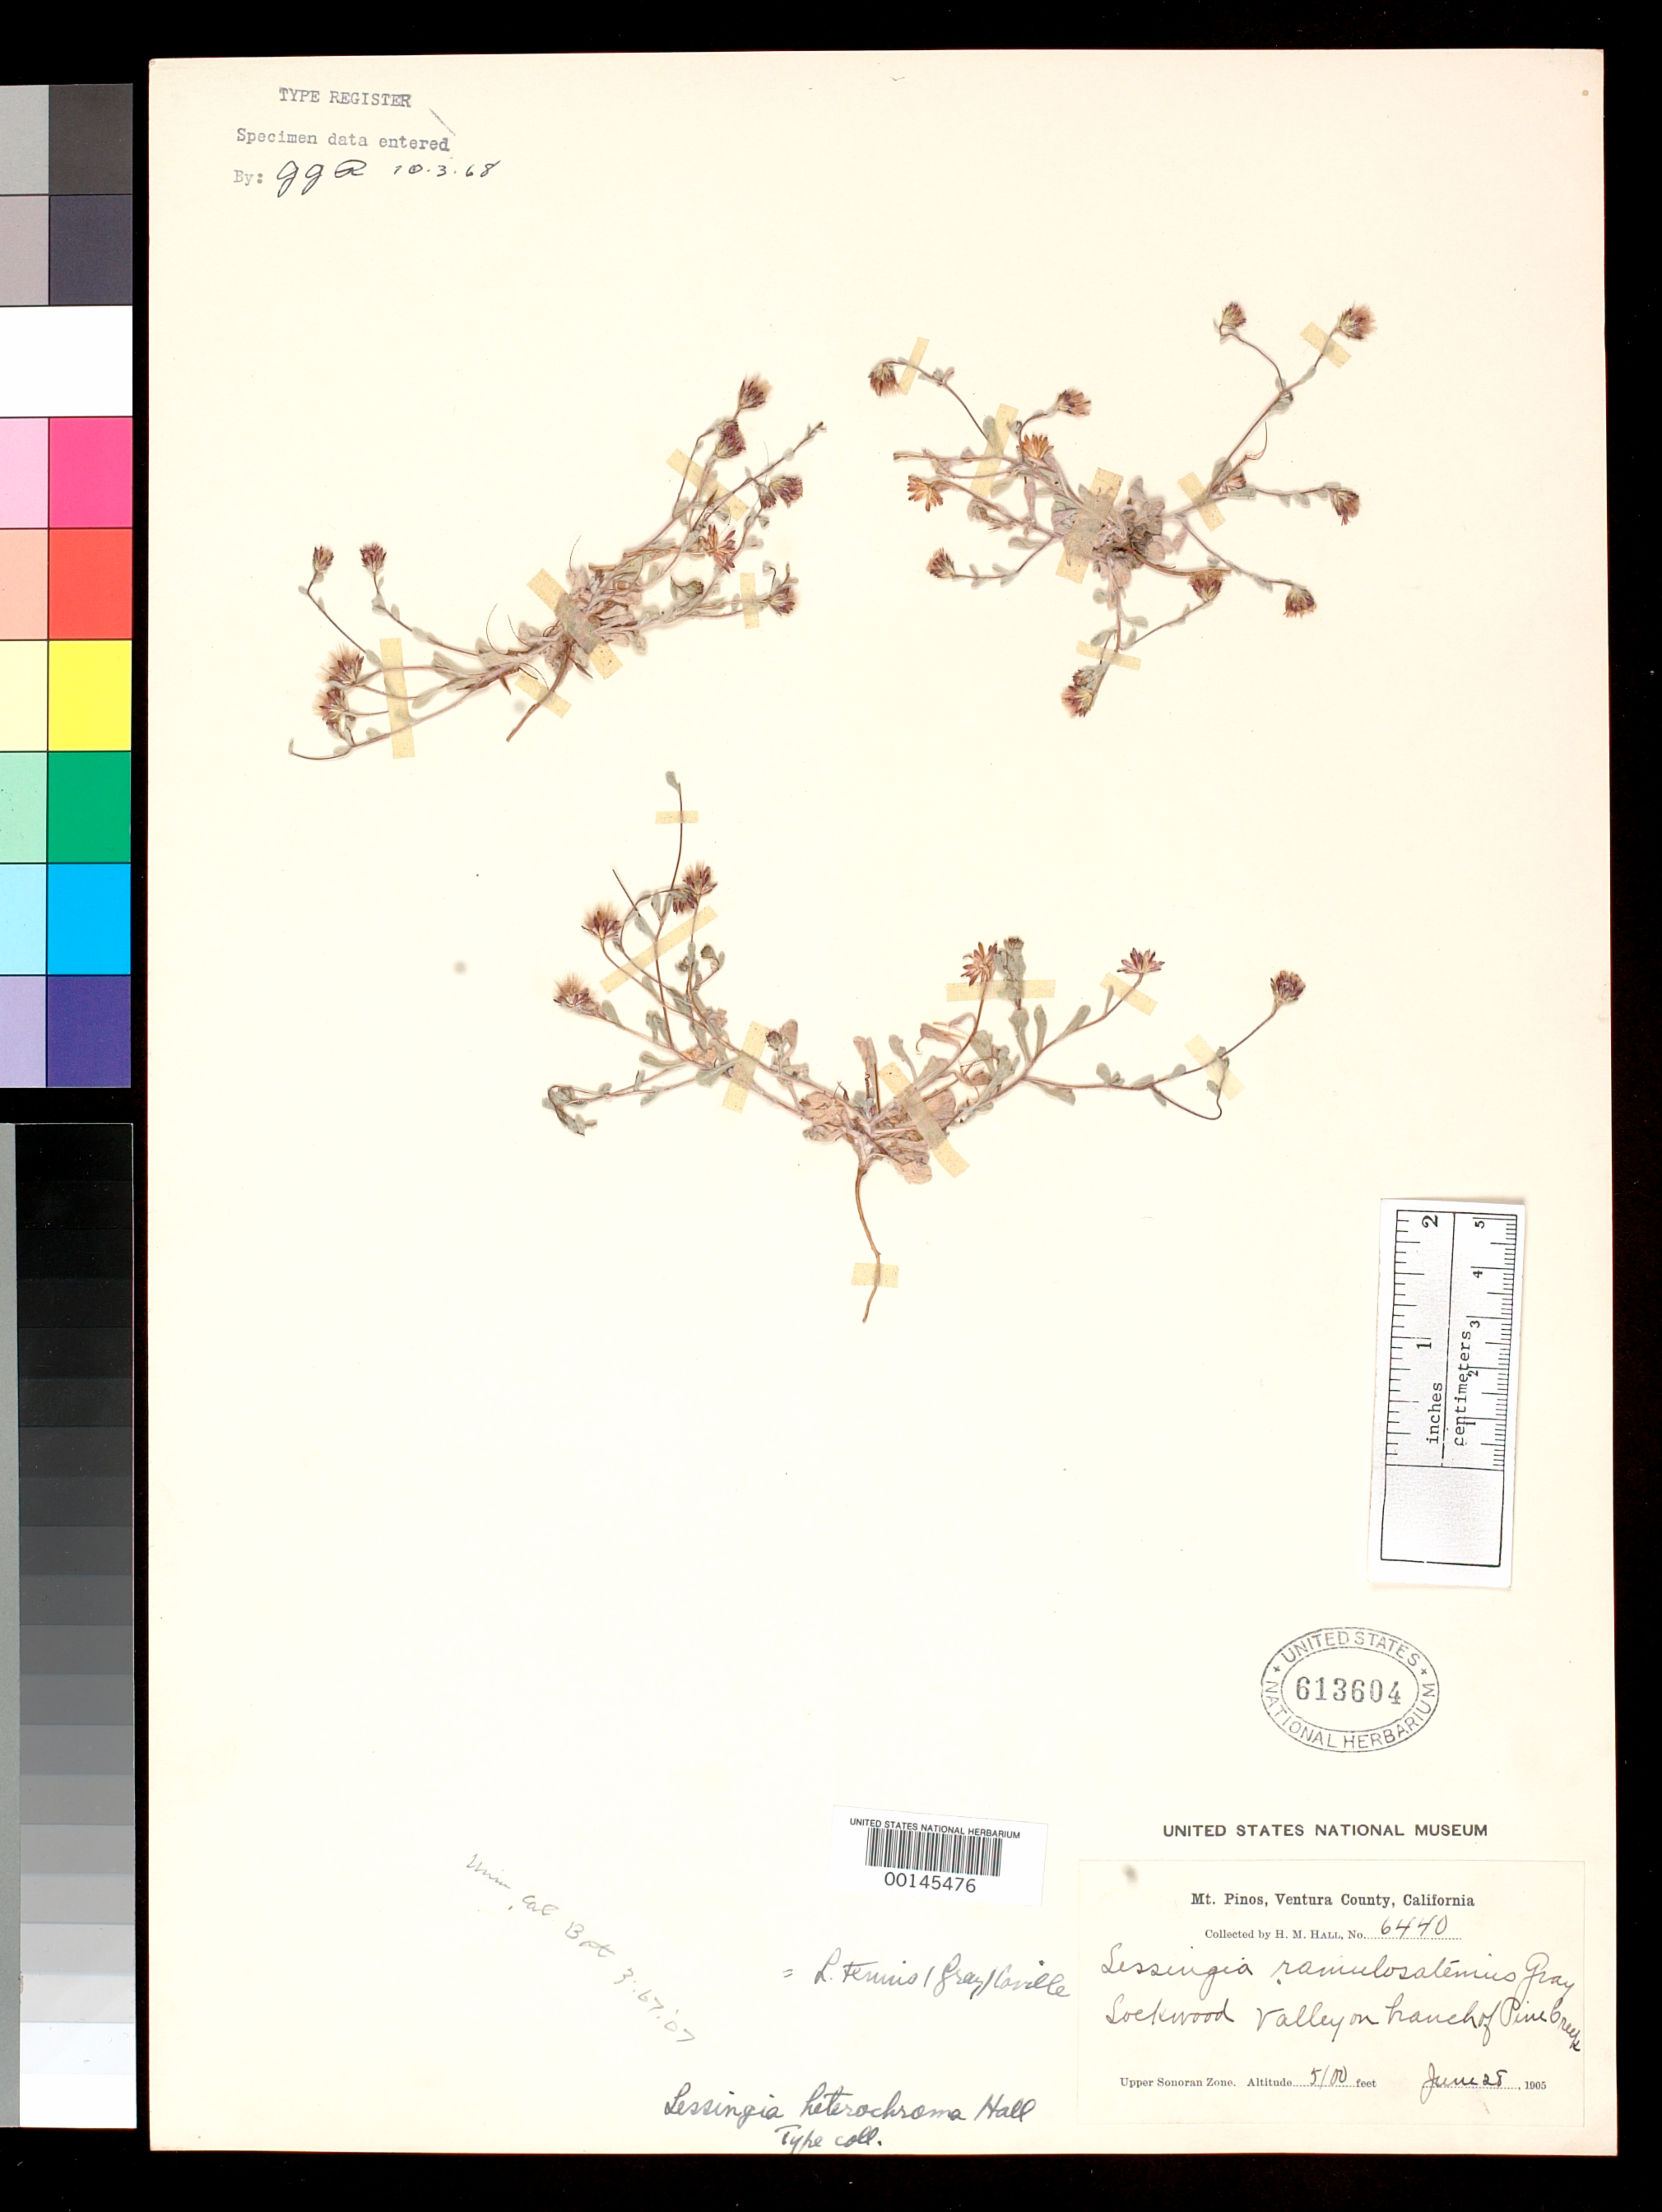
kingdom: Plantae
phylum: Tracheophyta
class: Magnoliopsida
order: Asterales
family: Asteraceae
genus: Lessingia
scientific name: Lessingia heterochroma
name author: H.M. Hall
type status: Isotype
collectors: H. M. Hall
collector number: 6440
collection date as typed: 28 Jun 1905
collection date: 1905-06-28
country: United States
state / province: California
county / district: Ventura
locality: Mt. Pinos, upper Sonoran Zone.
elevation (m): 1554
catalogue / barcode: US 613604